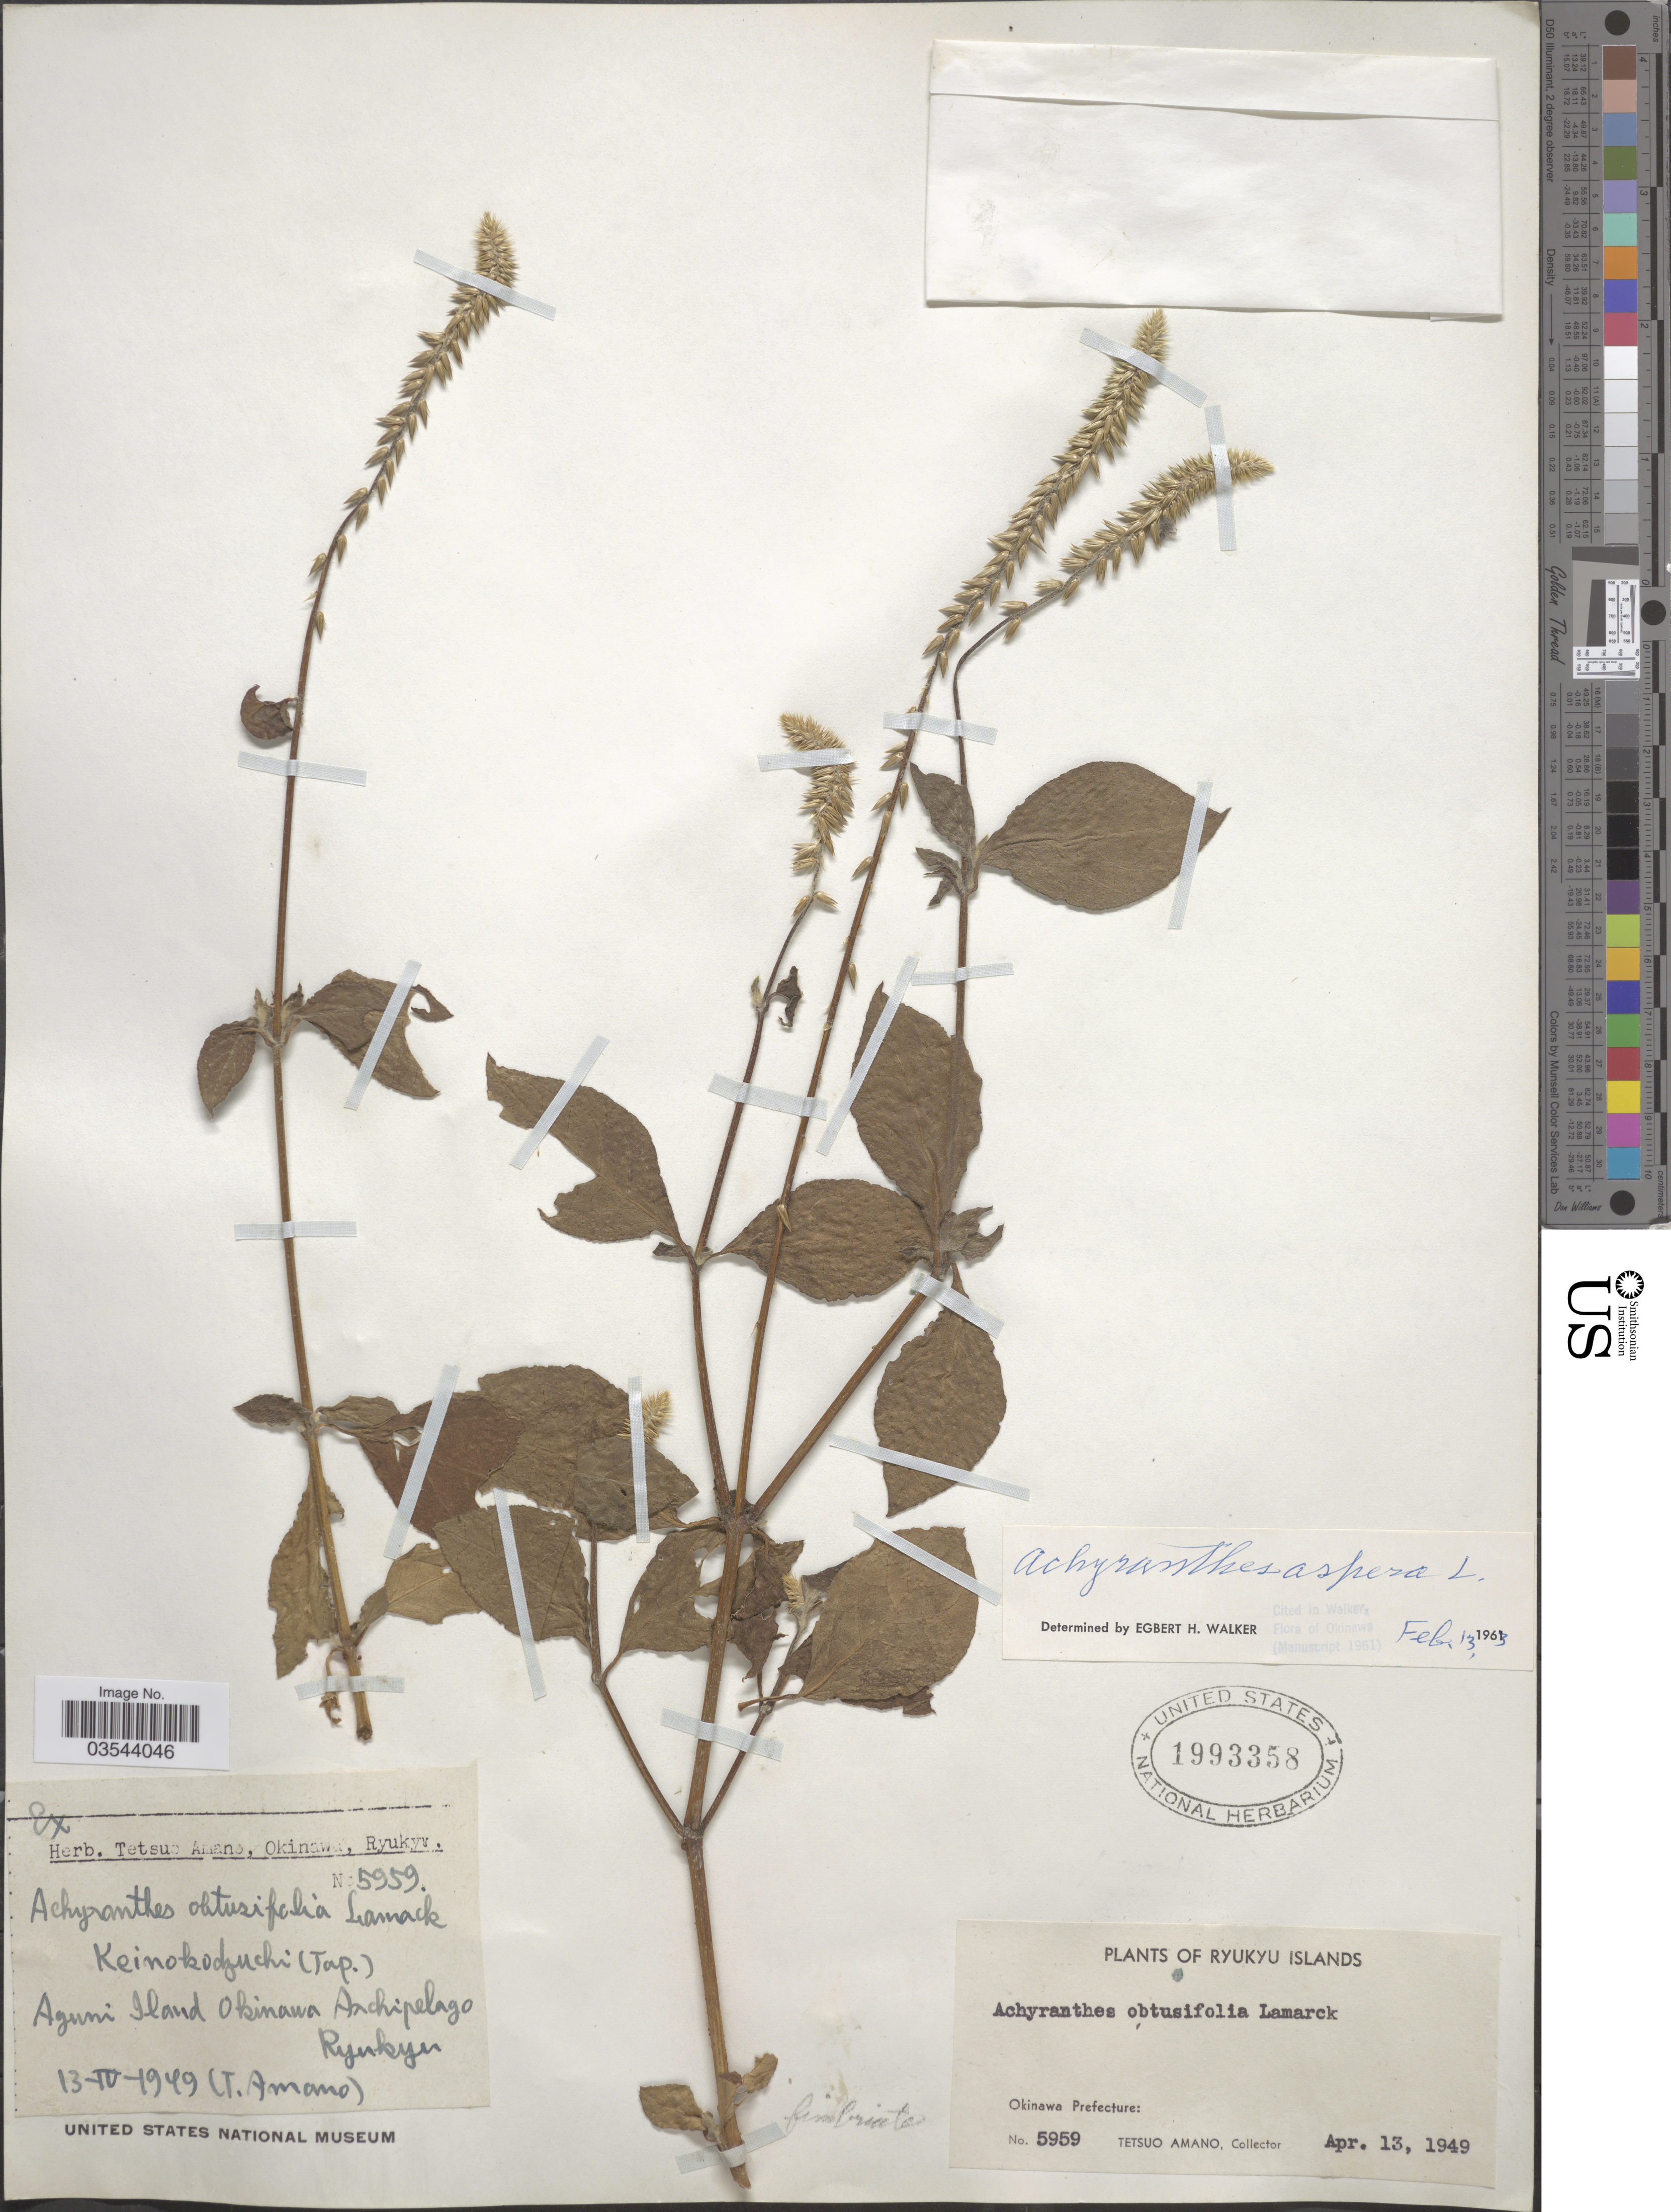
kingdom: Plantae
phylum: Tracheophyta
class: Magnoliopsida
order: Caryophyllales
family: Amaranthaceae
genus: Achyranthes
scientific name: Achyranthes aspera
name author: L.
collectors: T. Amano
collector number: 5959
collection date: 1949-04-13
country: Japan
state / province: Okinawa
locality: Keinokodzuchi. Aguni Iland Okinawa Anchipelago Ryukyu. Ryukyu Islands. Okinawa Prefecture.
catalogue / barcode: US 1993358